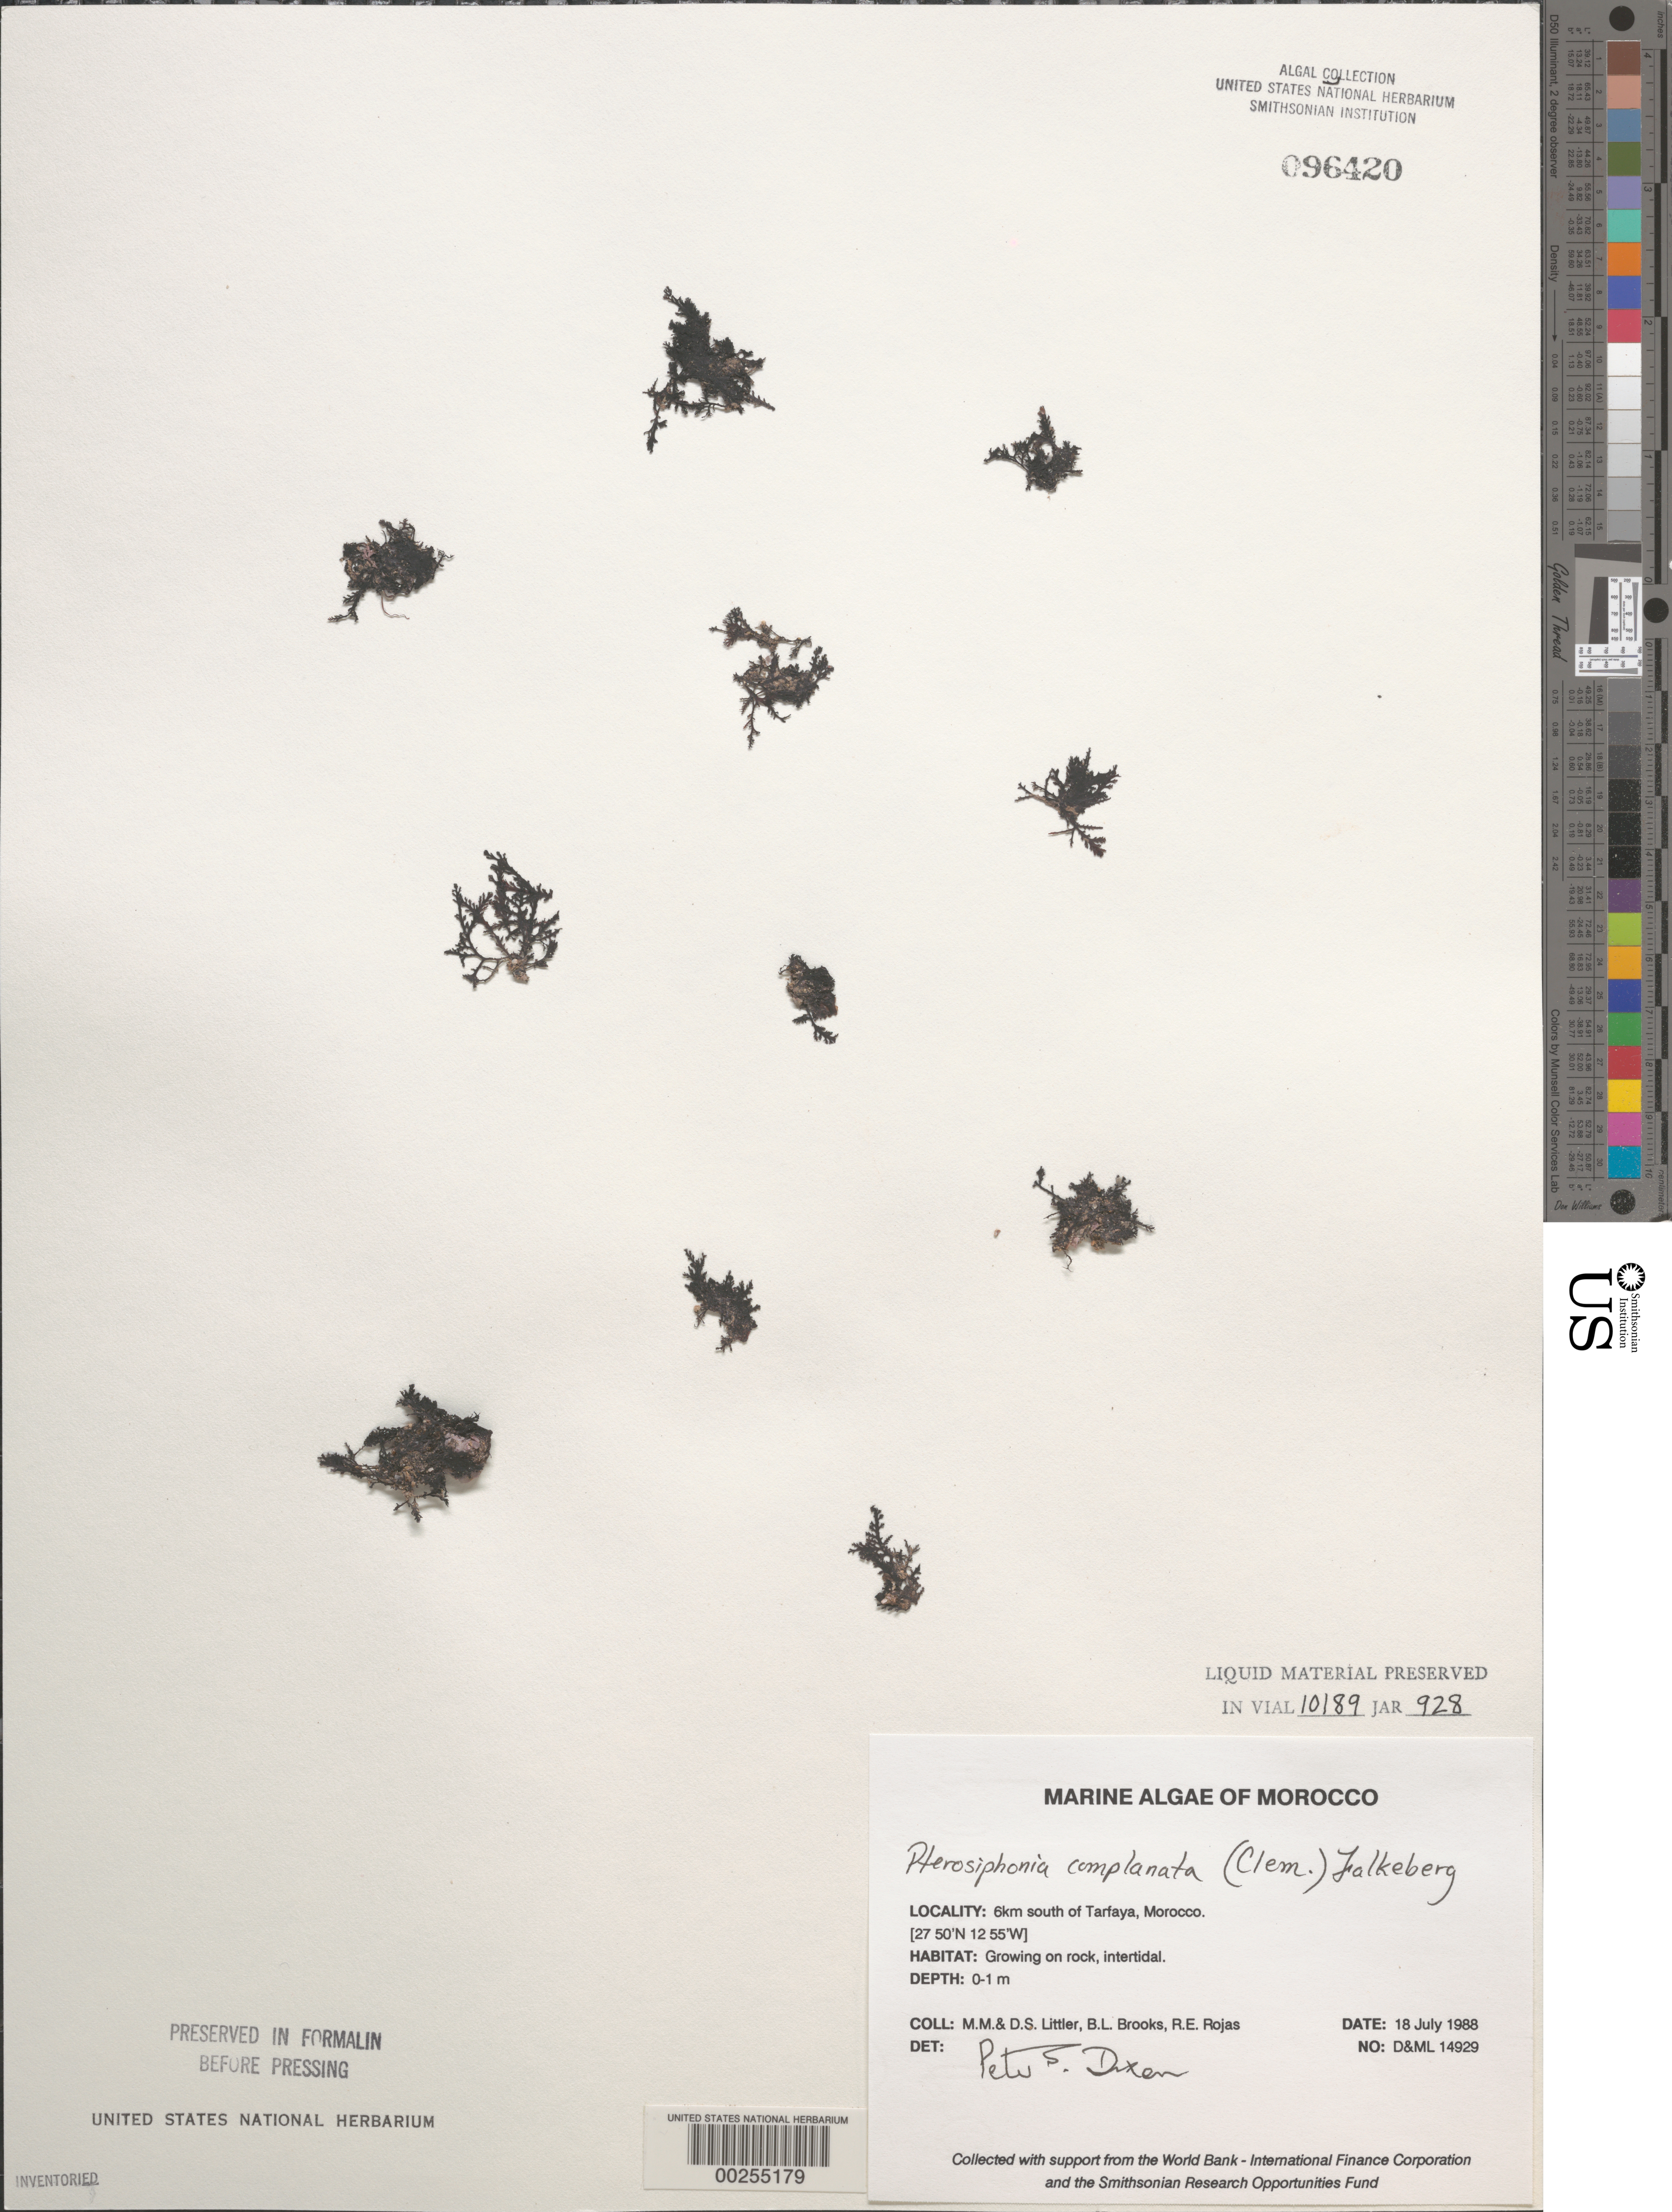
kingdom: Plantae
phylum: Rhodophyta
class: Florideophyceae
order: Ceramiales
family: Rhodomelaceae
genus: Pterosiphonia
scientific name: Pterosiphonia complanata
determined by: Dixon, P. S.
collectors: M. M. Littler, D. S. Littler, B. Brooks & R. Rojas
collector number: D&ML 14929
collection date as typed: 18 Jul 1988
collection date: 1988-07-18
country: Morocco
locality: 6 km south of Tarfaya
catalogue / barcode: US 96420